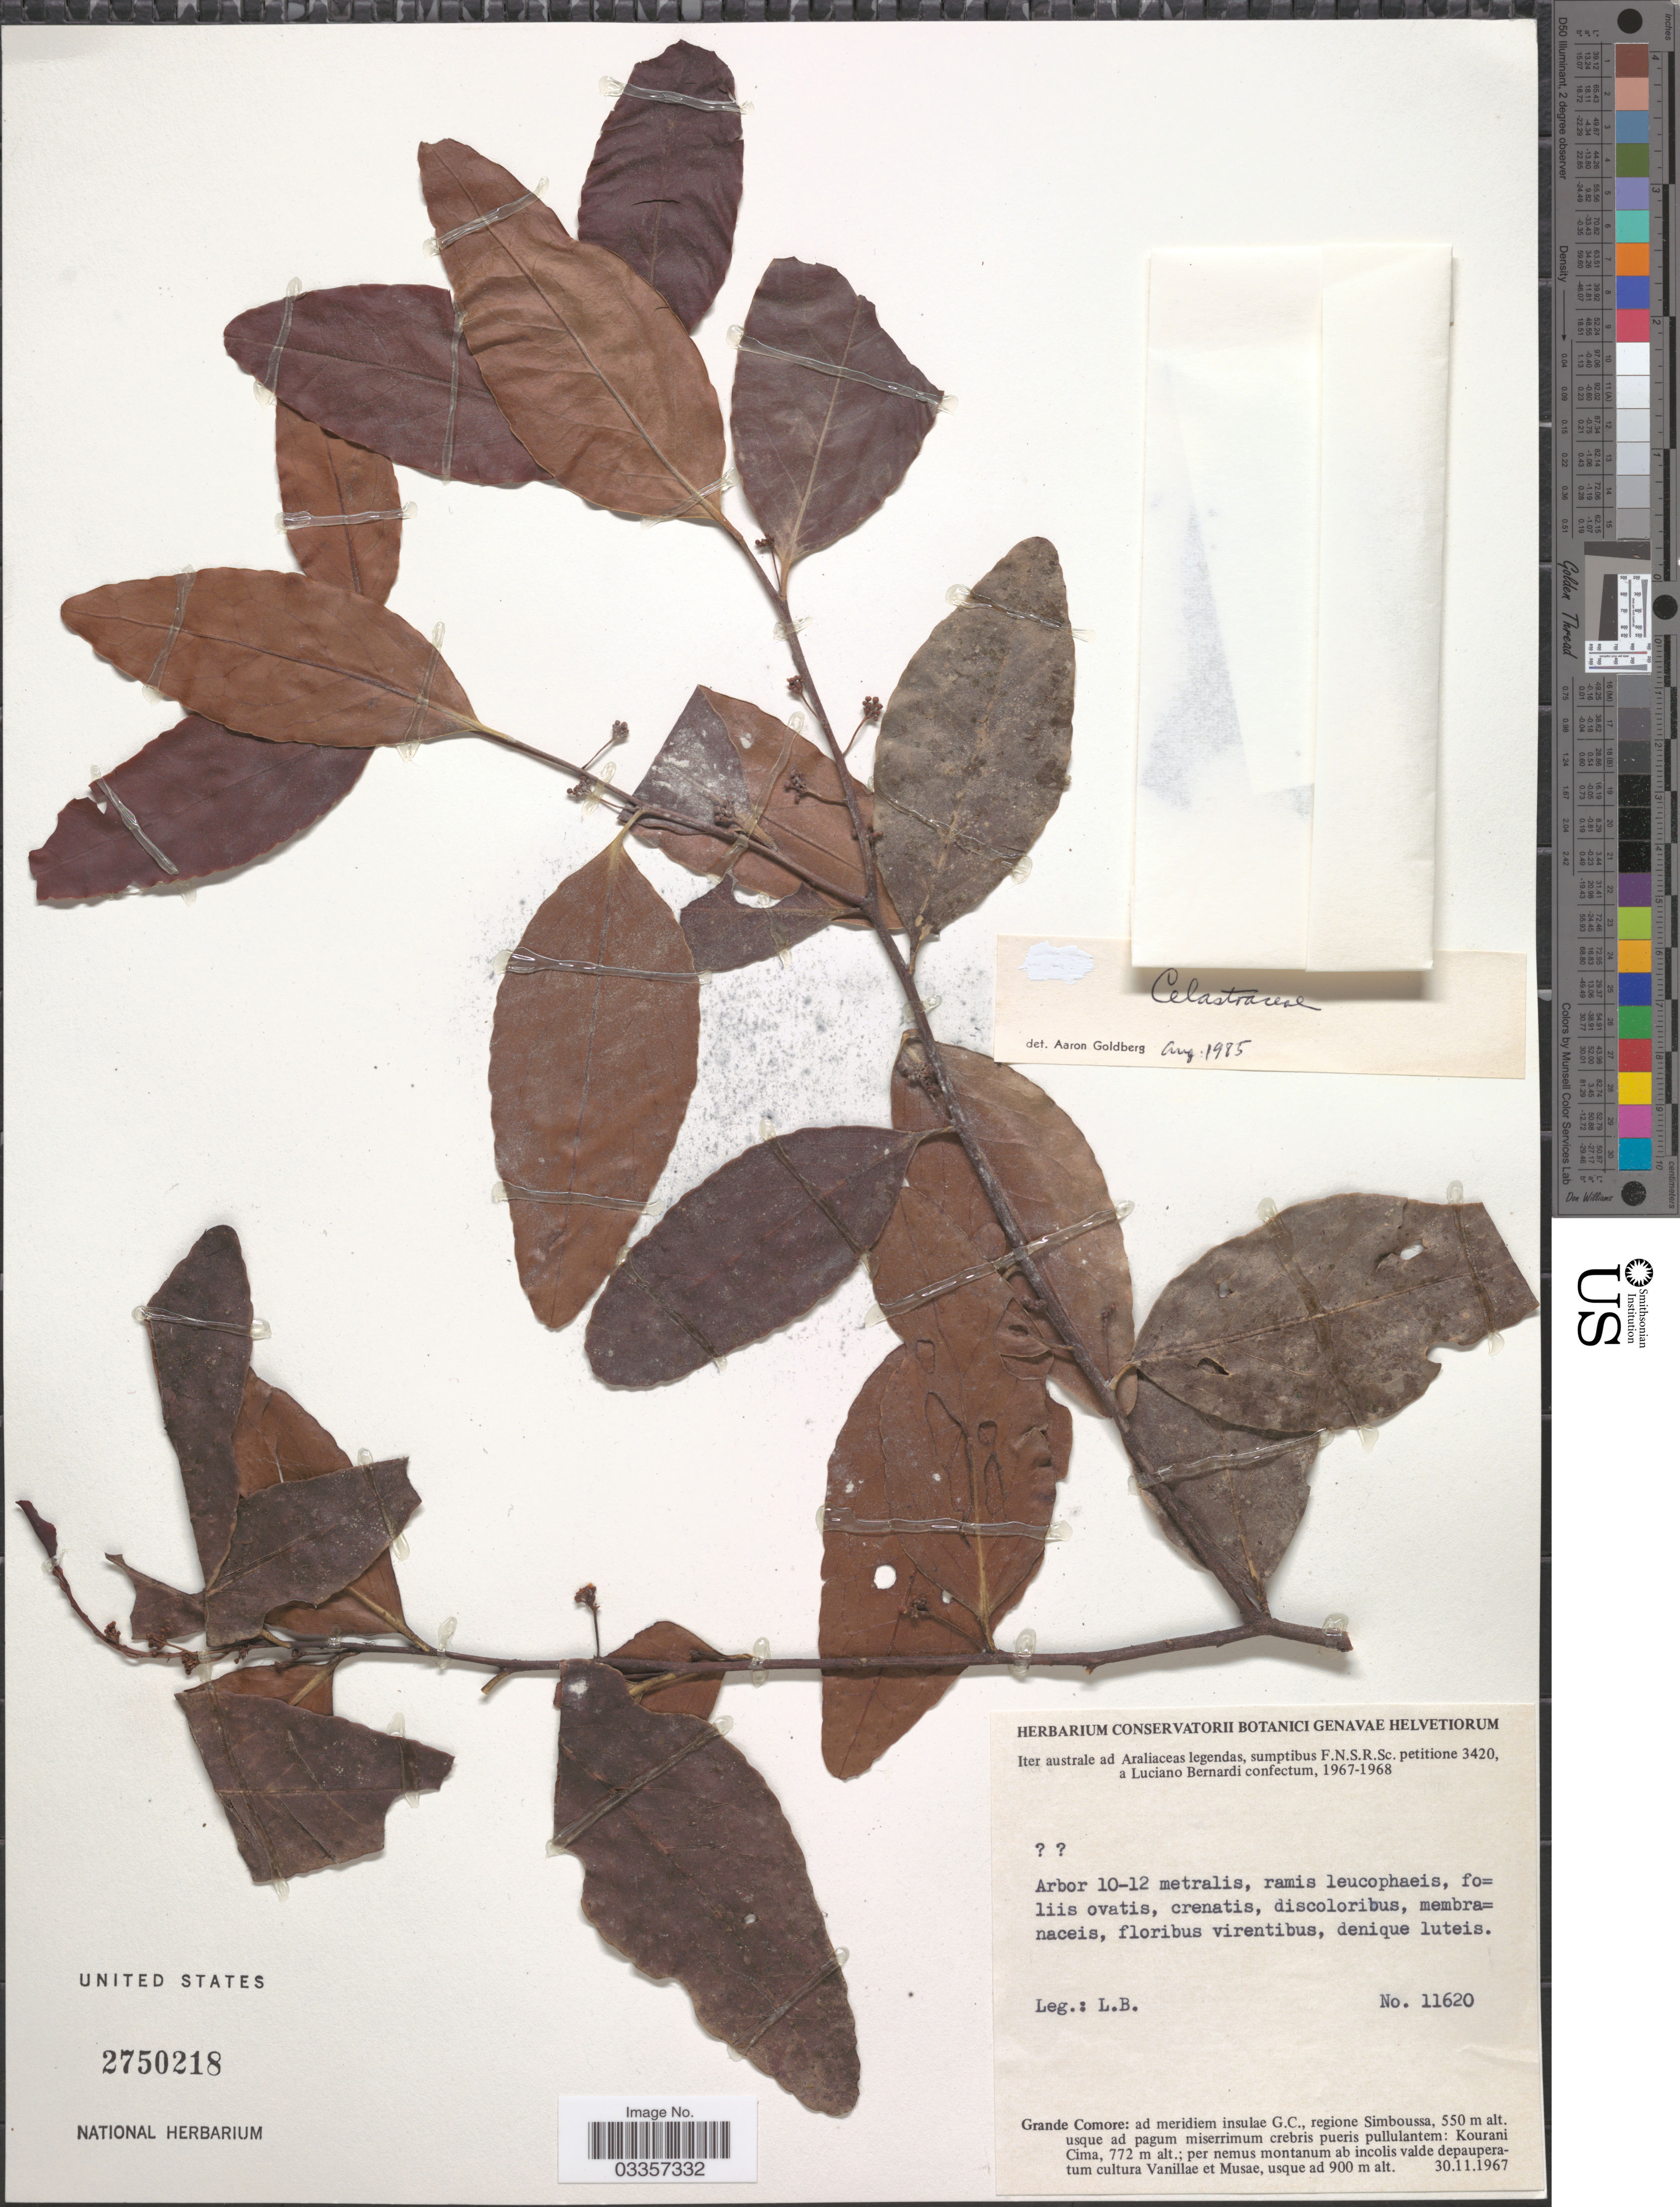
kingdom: Plantae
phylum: Tracheophyta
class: Magnoliopsida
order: Celastrales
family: Celastraceae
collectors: L. Bernardi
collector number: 11620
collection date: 1967-11-30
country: Comoros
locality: Grande Comore: ad meridiem insulae G. S., regione Simboussa. Usque ad pagum miserrimum crebris pueris pullulantem: Kourani Cima; per nemus montanum ab incolis valde depauperatum cultura Vanillae et Musae, usque ad.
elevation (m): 550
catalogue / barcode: US 2750218